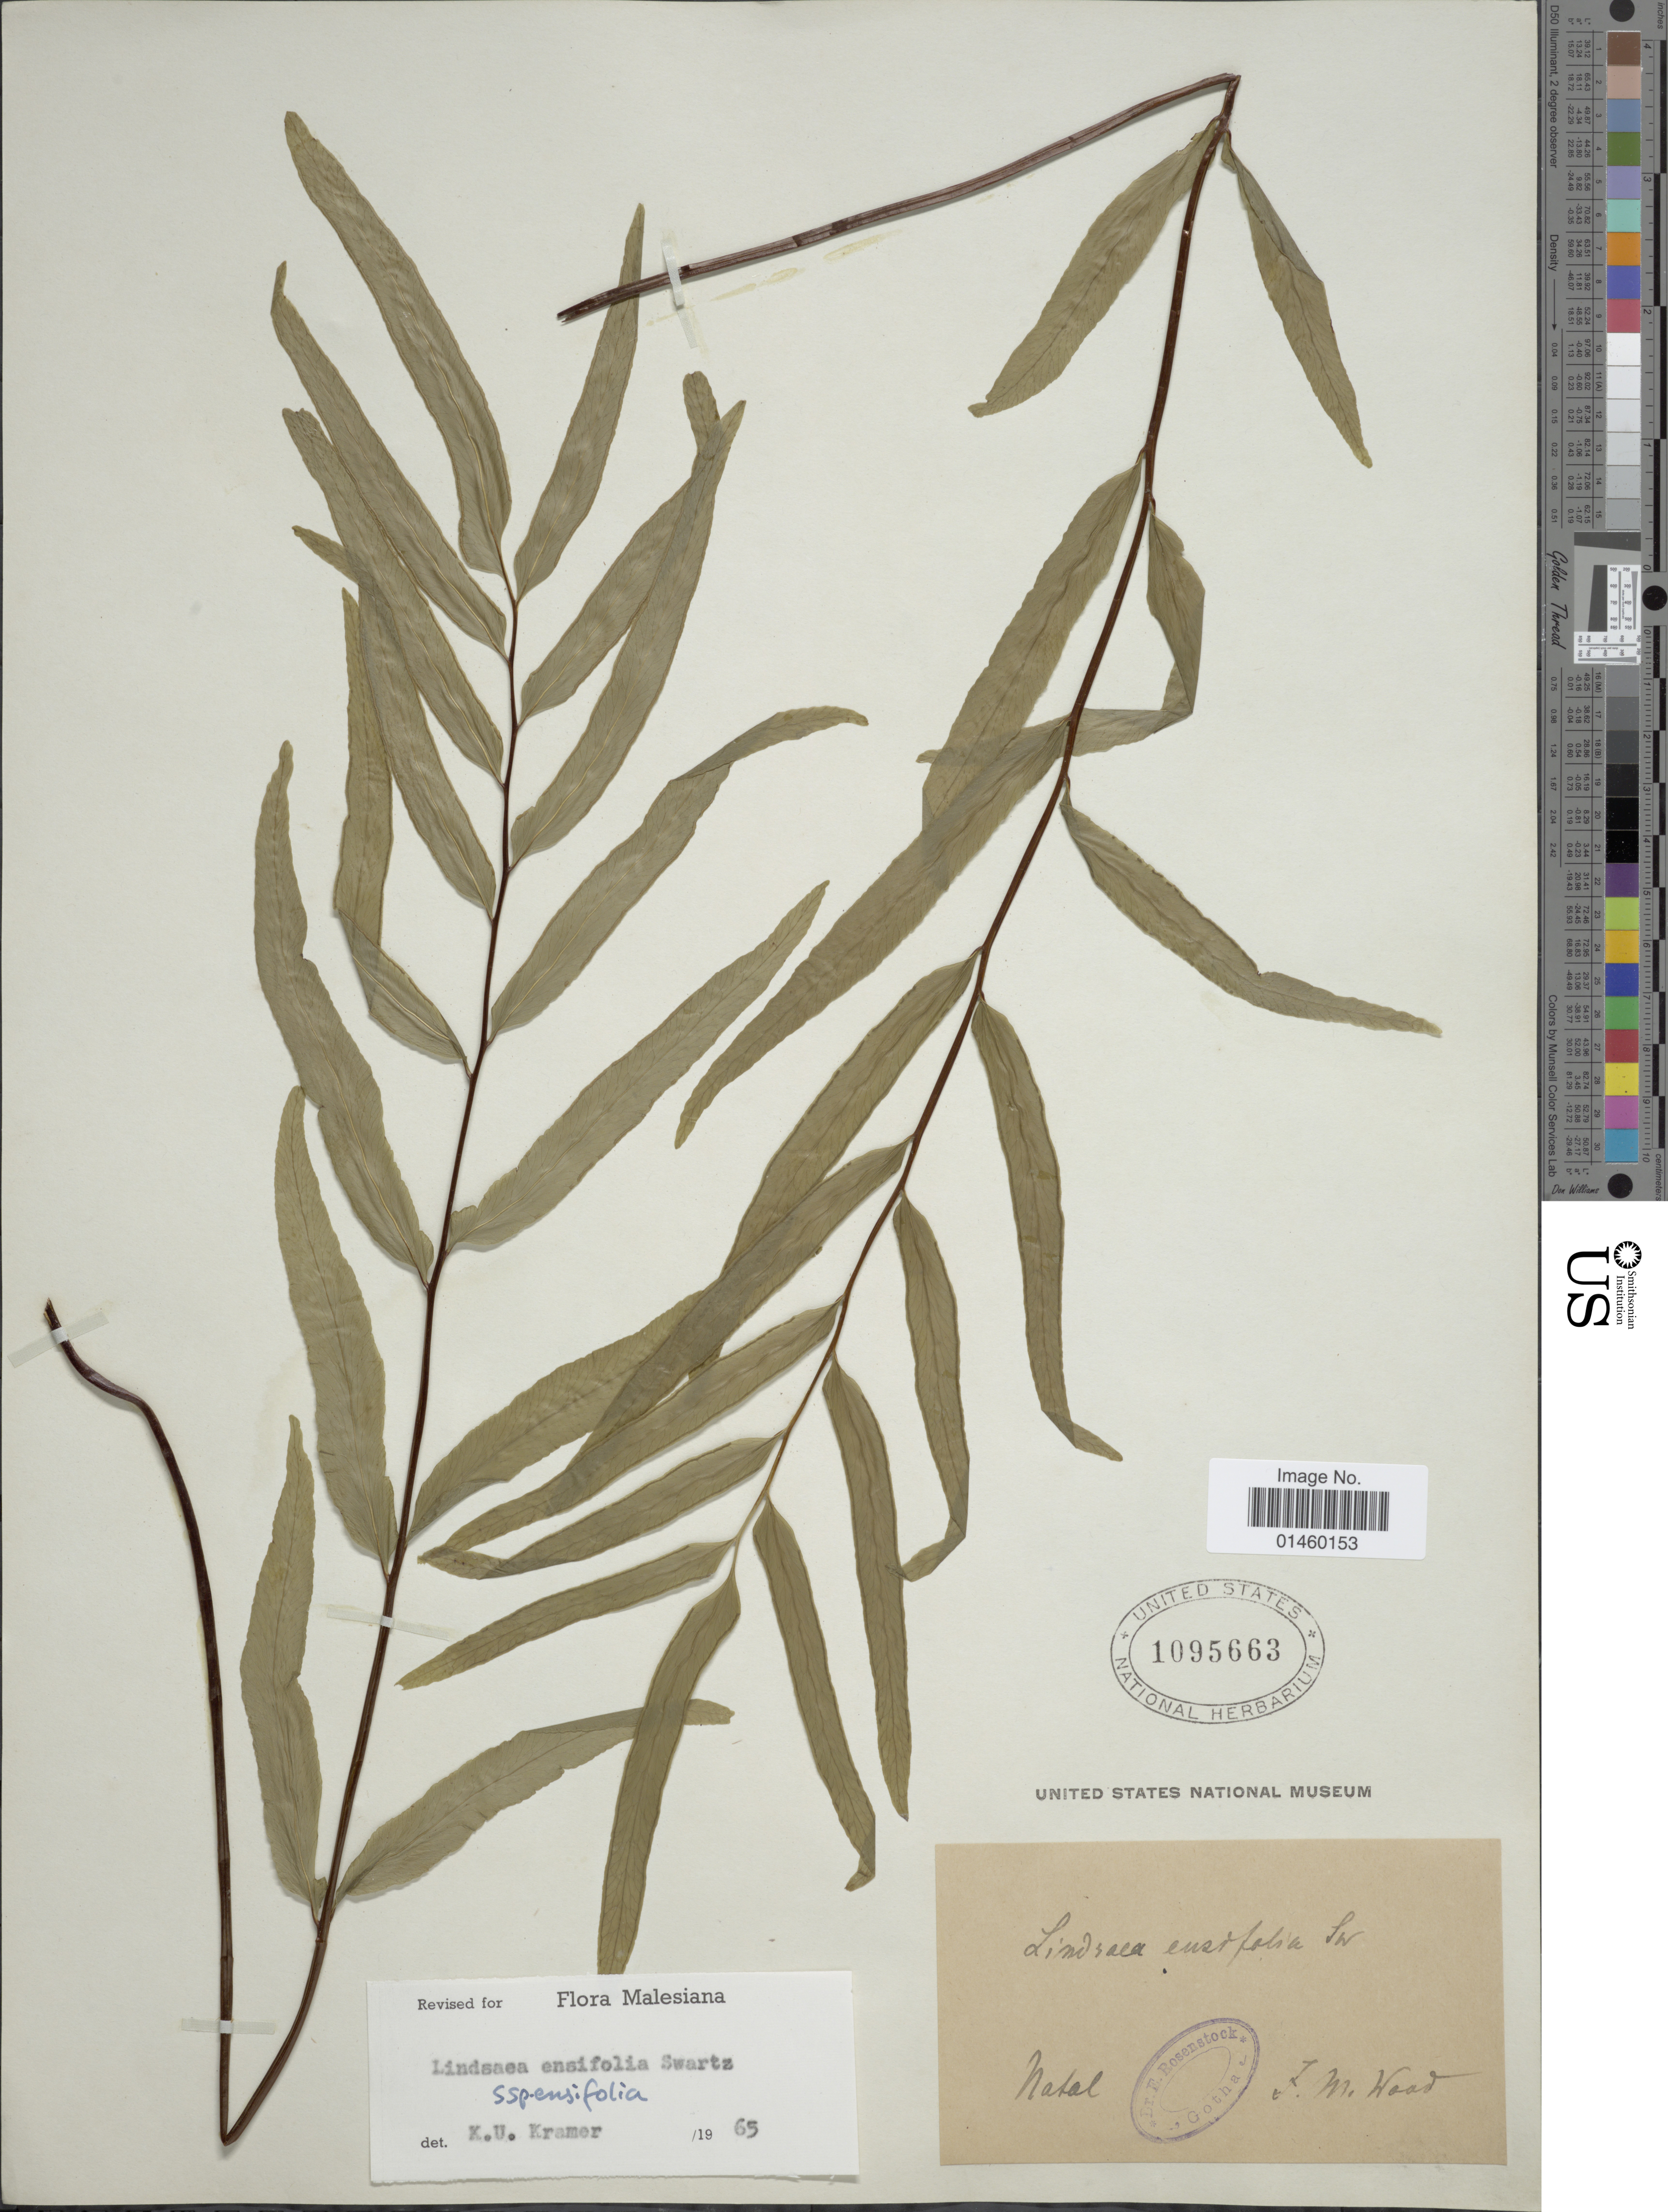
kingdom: Plantae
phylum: Tracheophyta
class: Polypodiopsida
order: Polypodiales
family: Lindsaeaceae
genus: Lindsaea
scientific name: Lindsaea ensifolia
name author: Sw.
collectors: F. Wood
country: South Africa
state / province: KwaZulu-Natal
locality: Natal.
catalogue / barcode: US 1095663